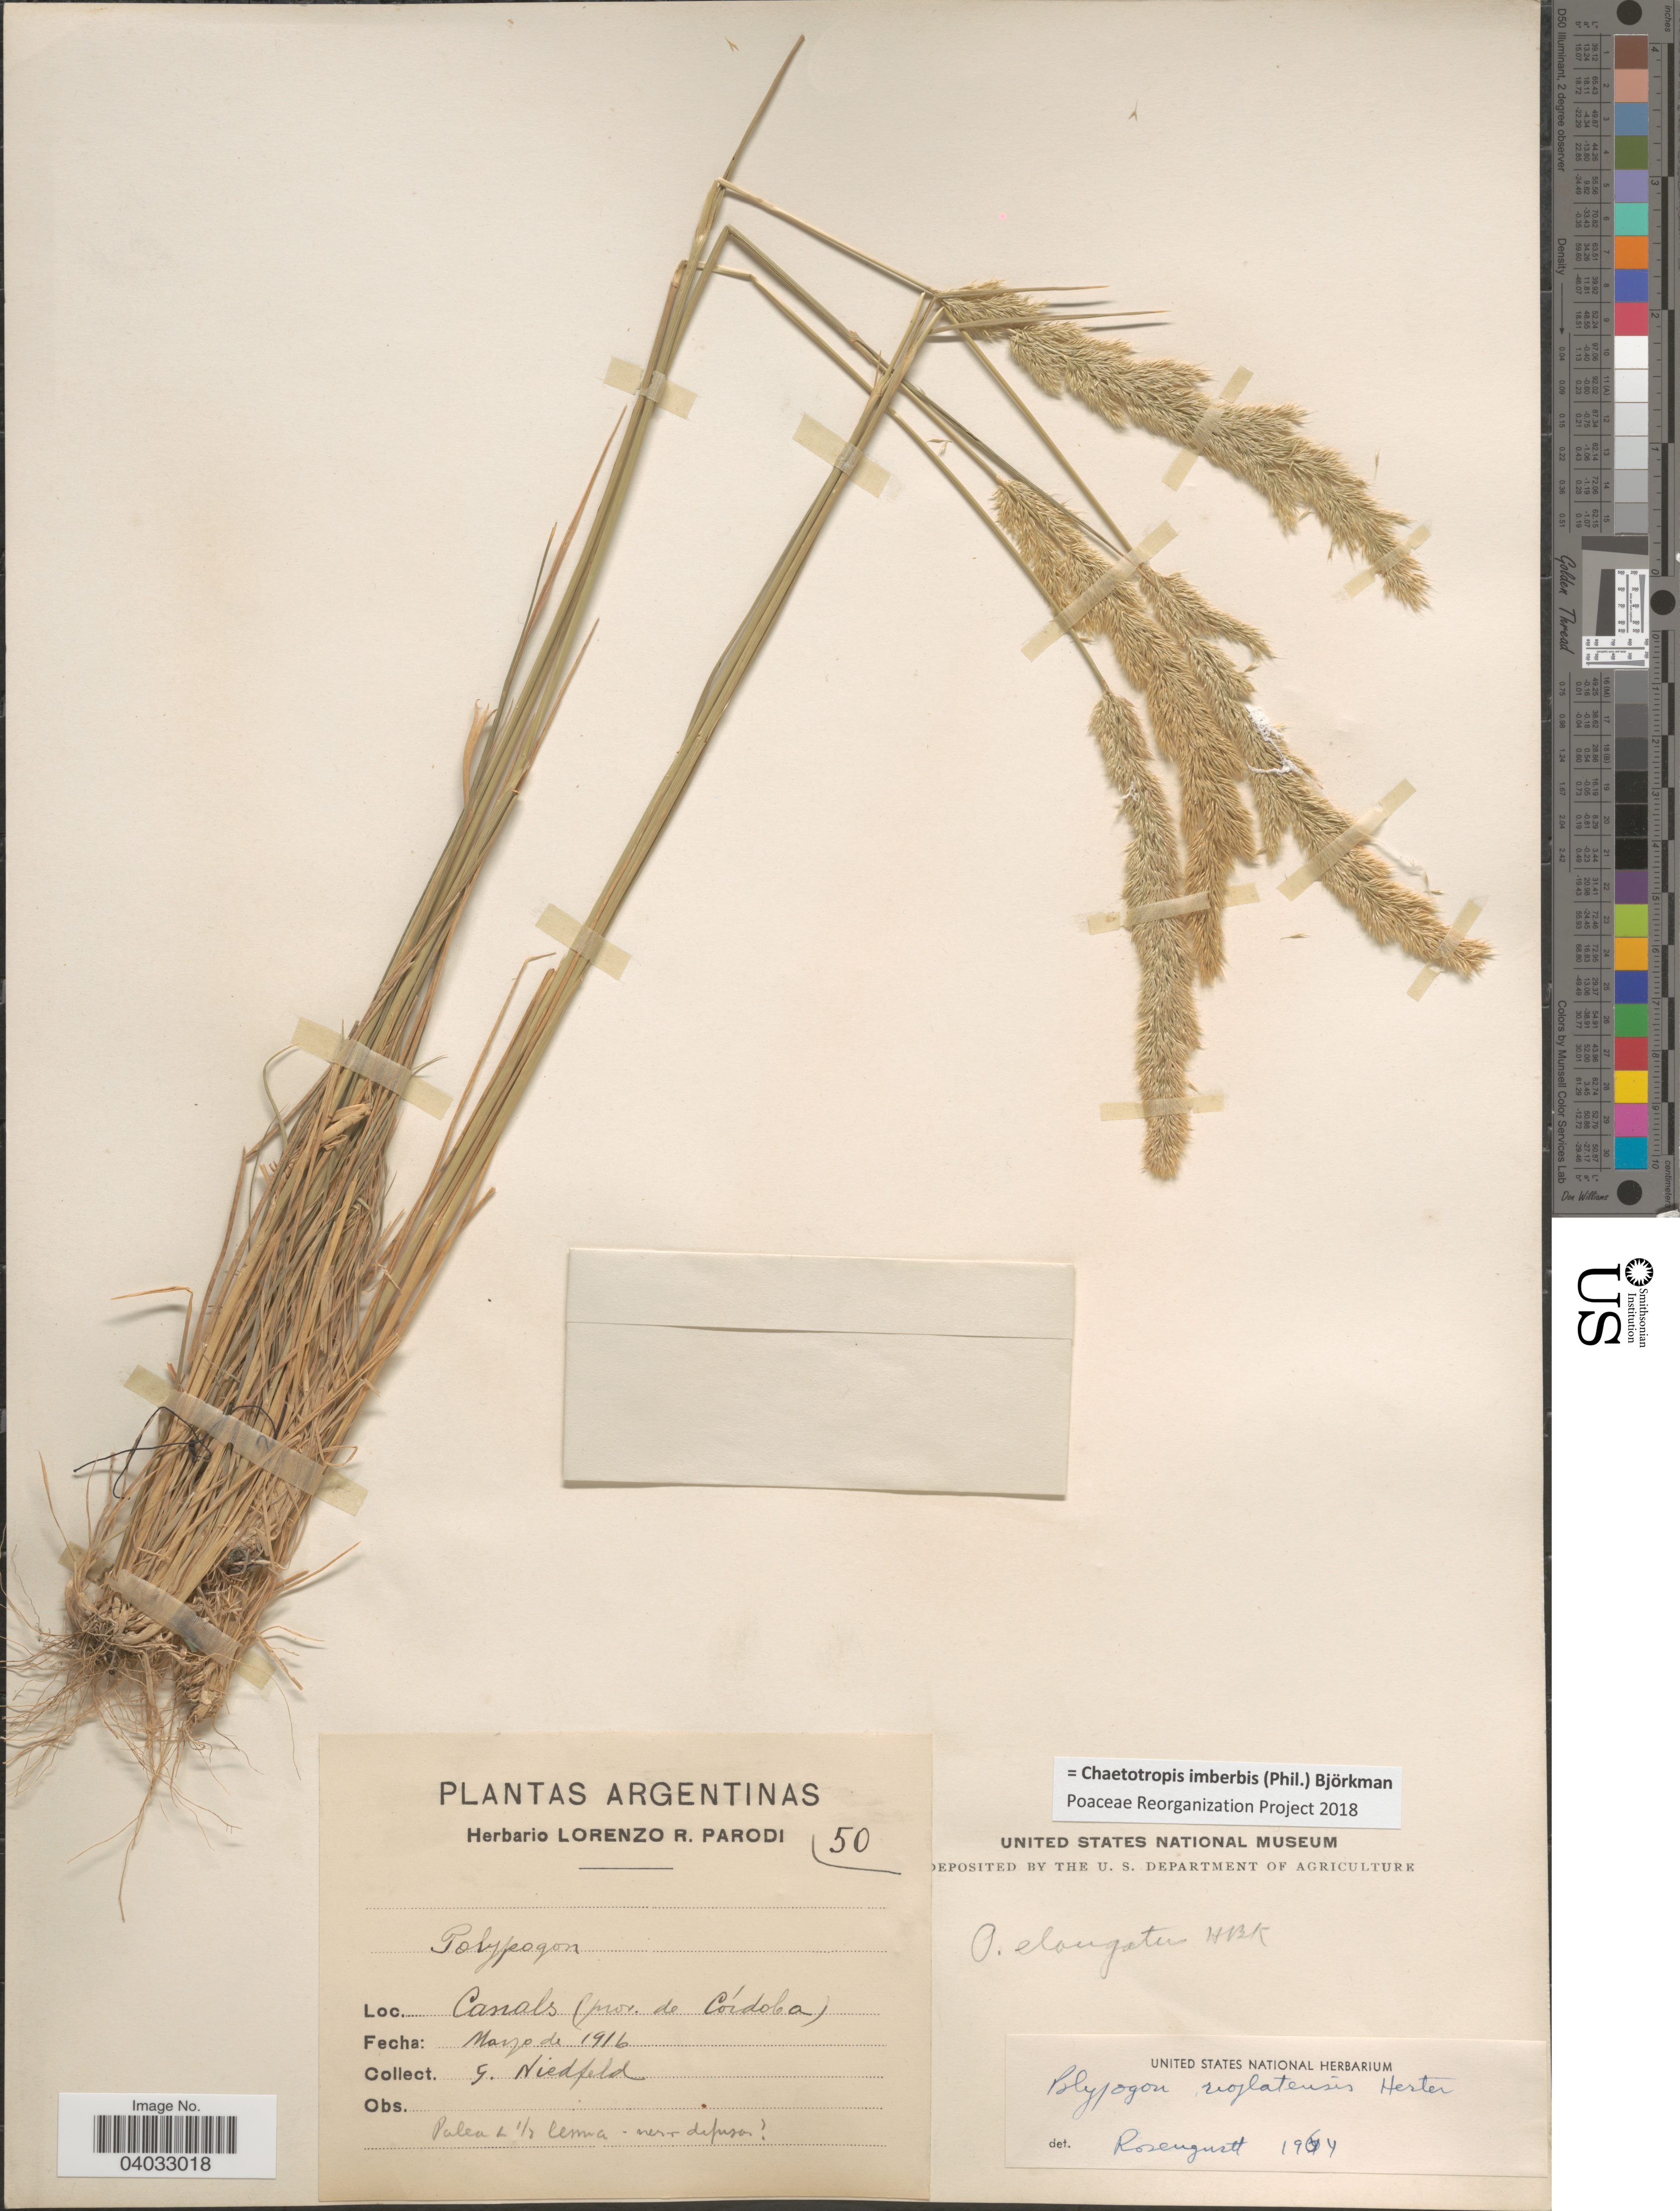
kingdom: Plantae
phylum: Tracheophyta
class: Liliopsida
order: Poales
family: Poaceae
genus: Chaetotropis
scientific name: Chaetotropis imberbis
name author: (Phil.) Björkman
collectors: G. Niedfeld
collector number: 50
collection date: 1916-05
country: Argentina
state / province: Cordoba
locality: Canals.